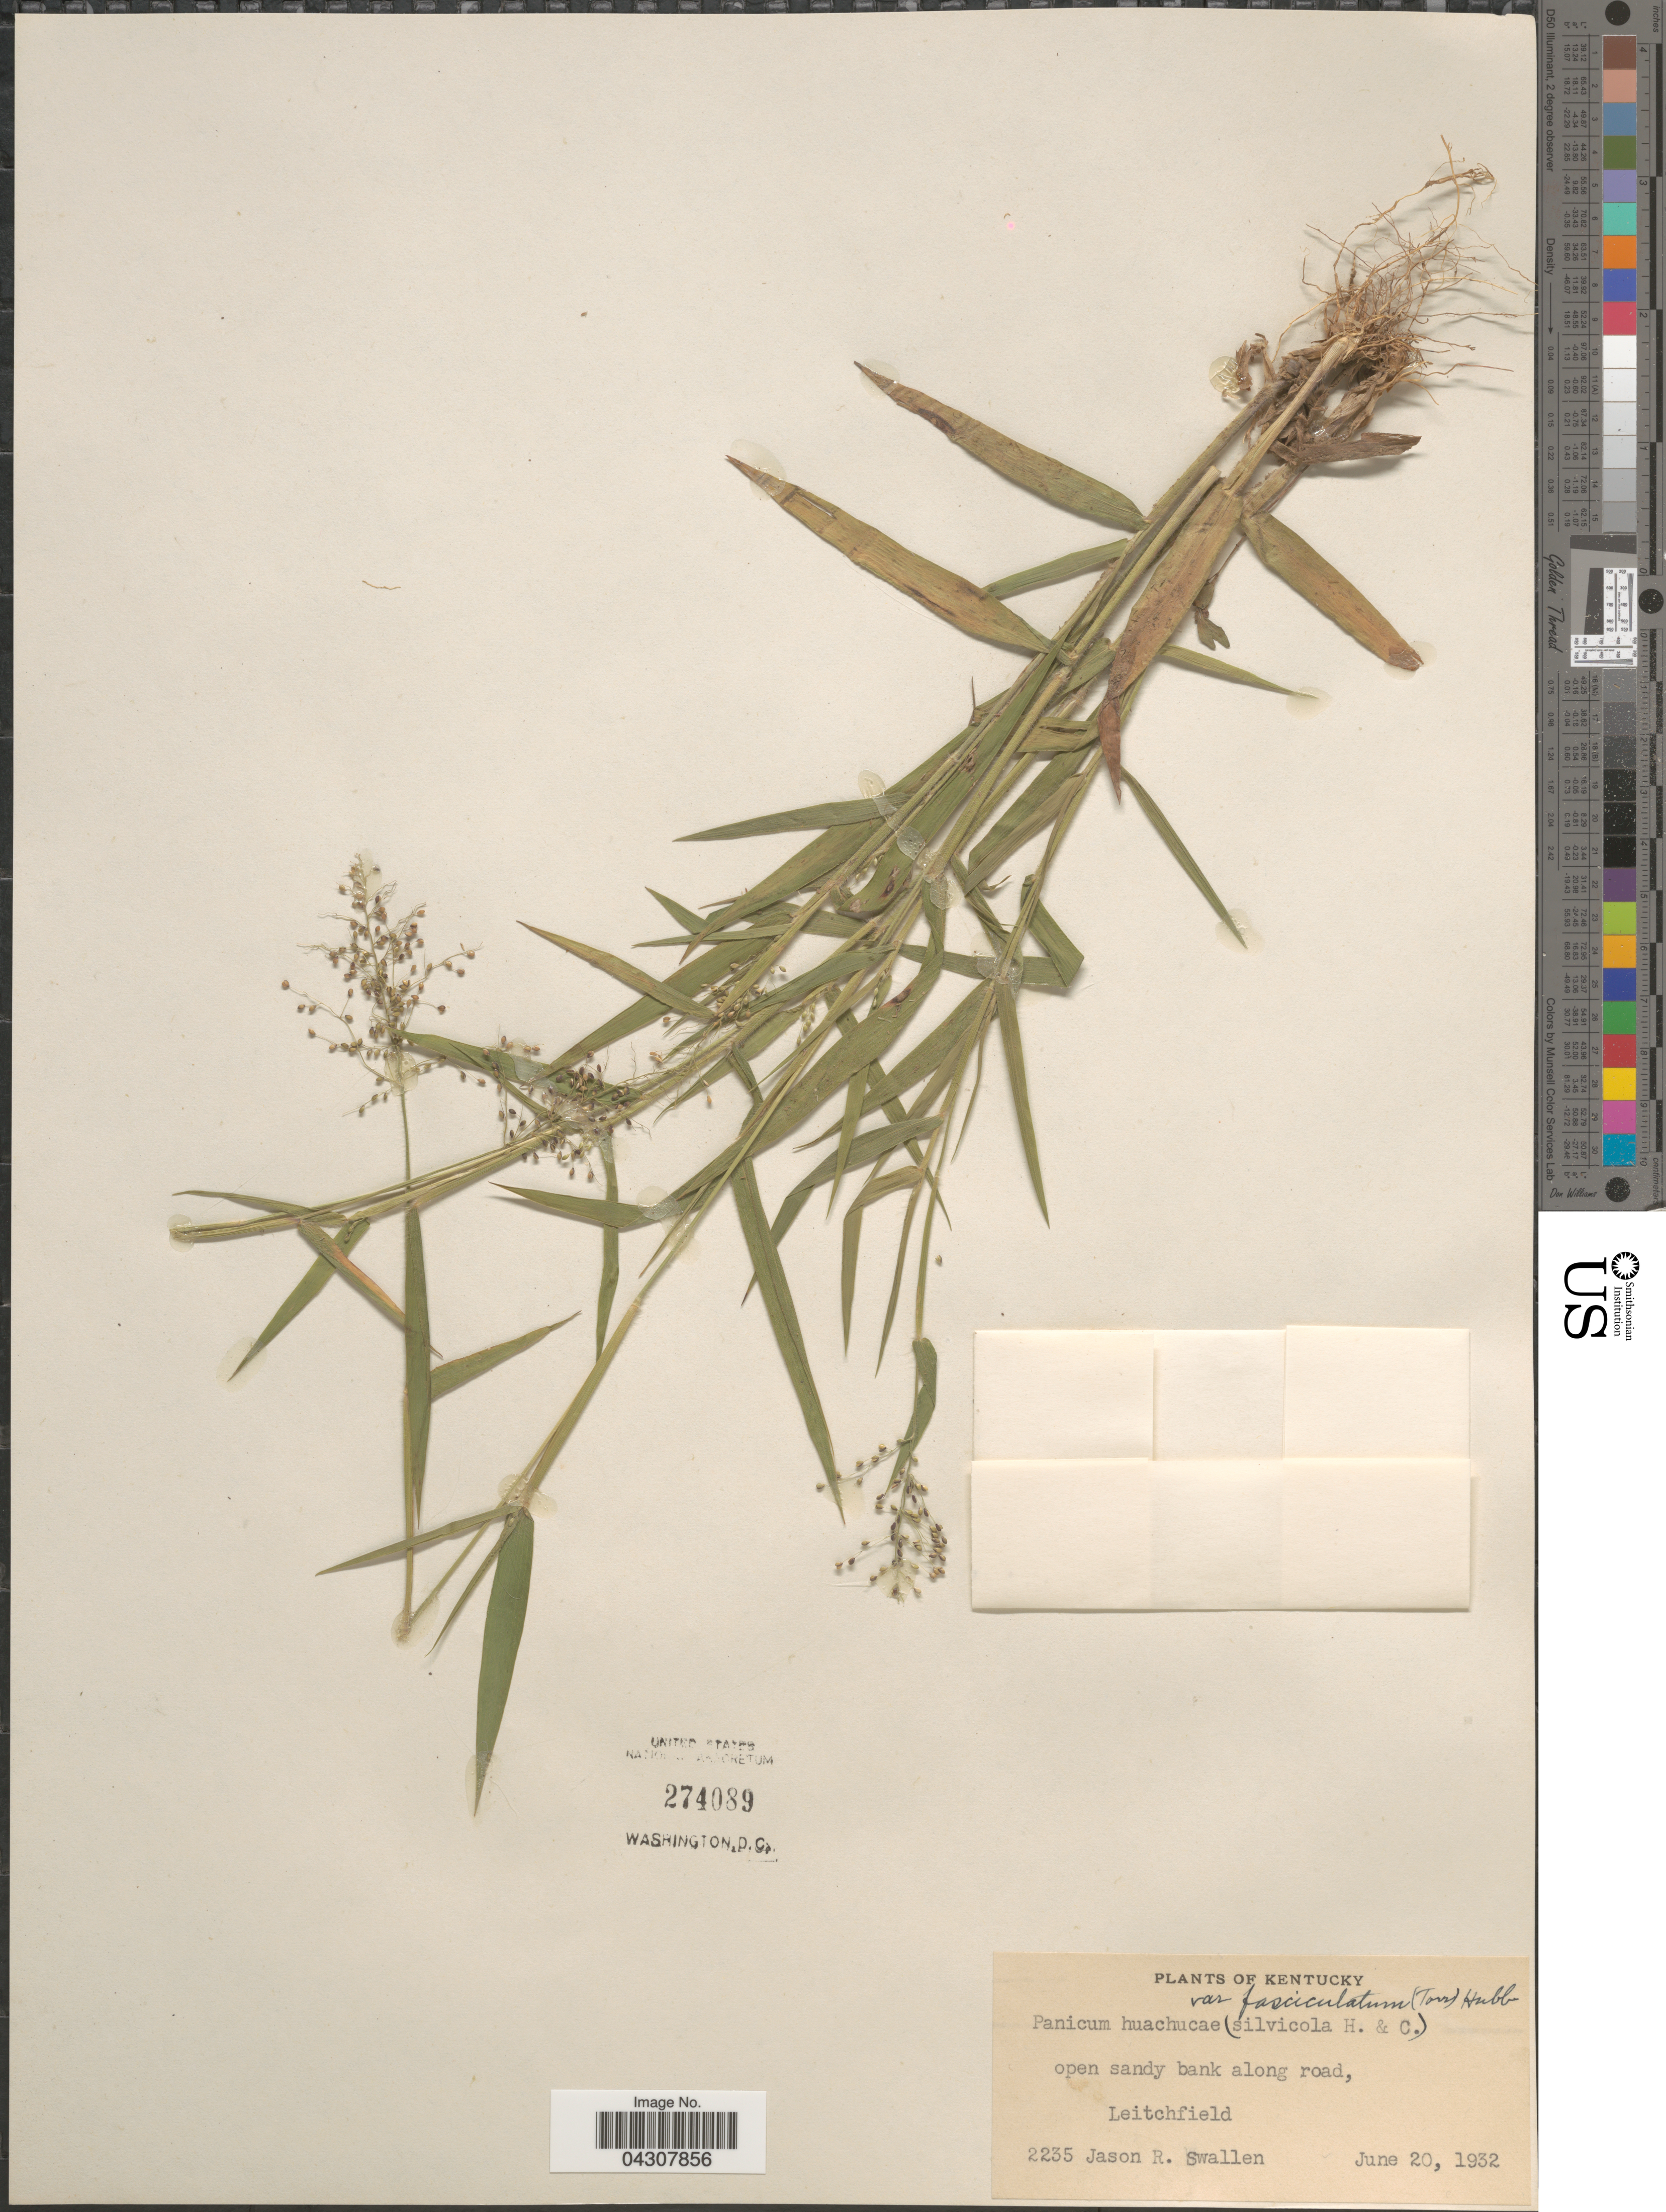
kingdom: Plantae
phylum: Tracheophyta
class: Liliopsida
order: Poales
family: Poaceae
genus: Dichanthelium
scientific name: Dichanthelium acuminatum var. acuminatum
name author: (Sw.) Gould & C.A. Clark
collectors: J. R. Swallen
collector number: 2235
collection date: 1932-06-20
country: United States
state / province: Kentucky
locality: Leitchfield.